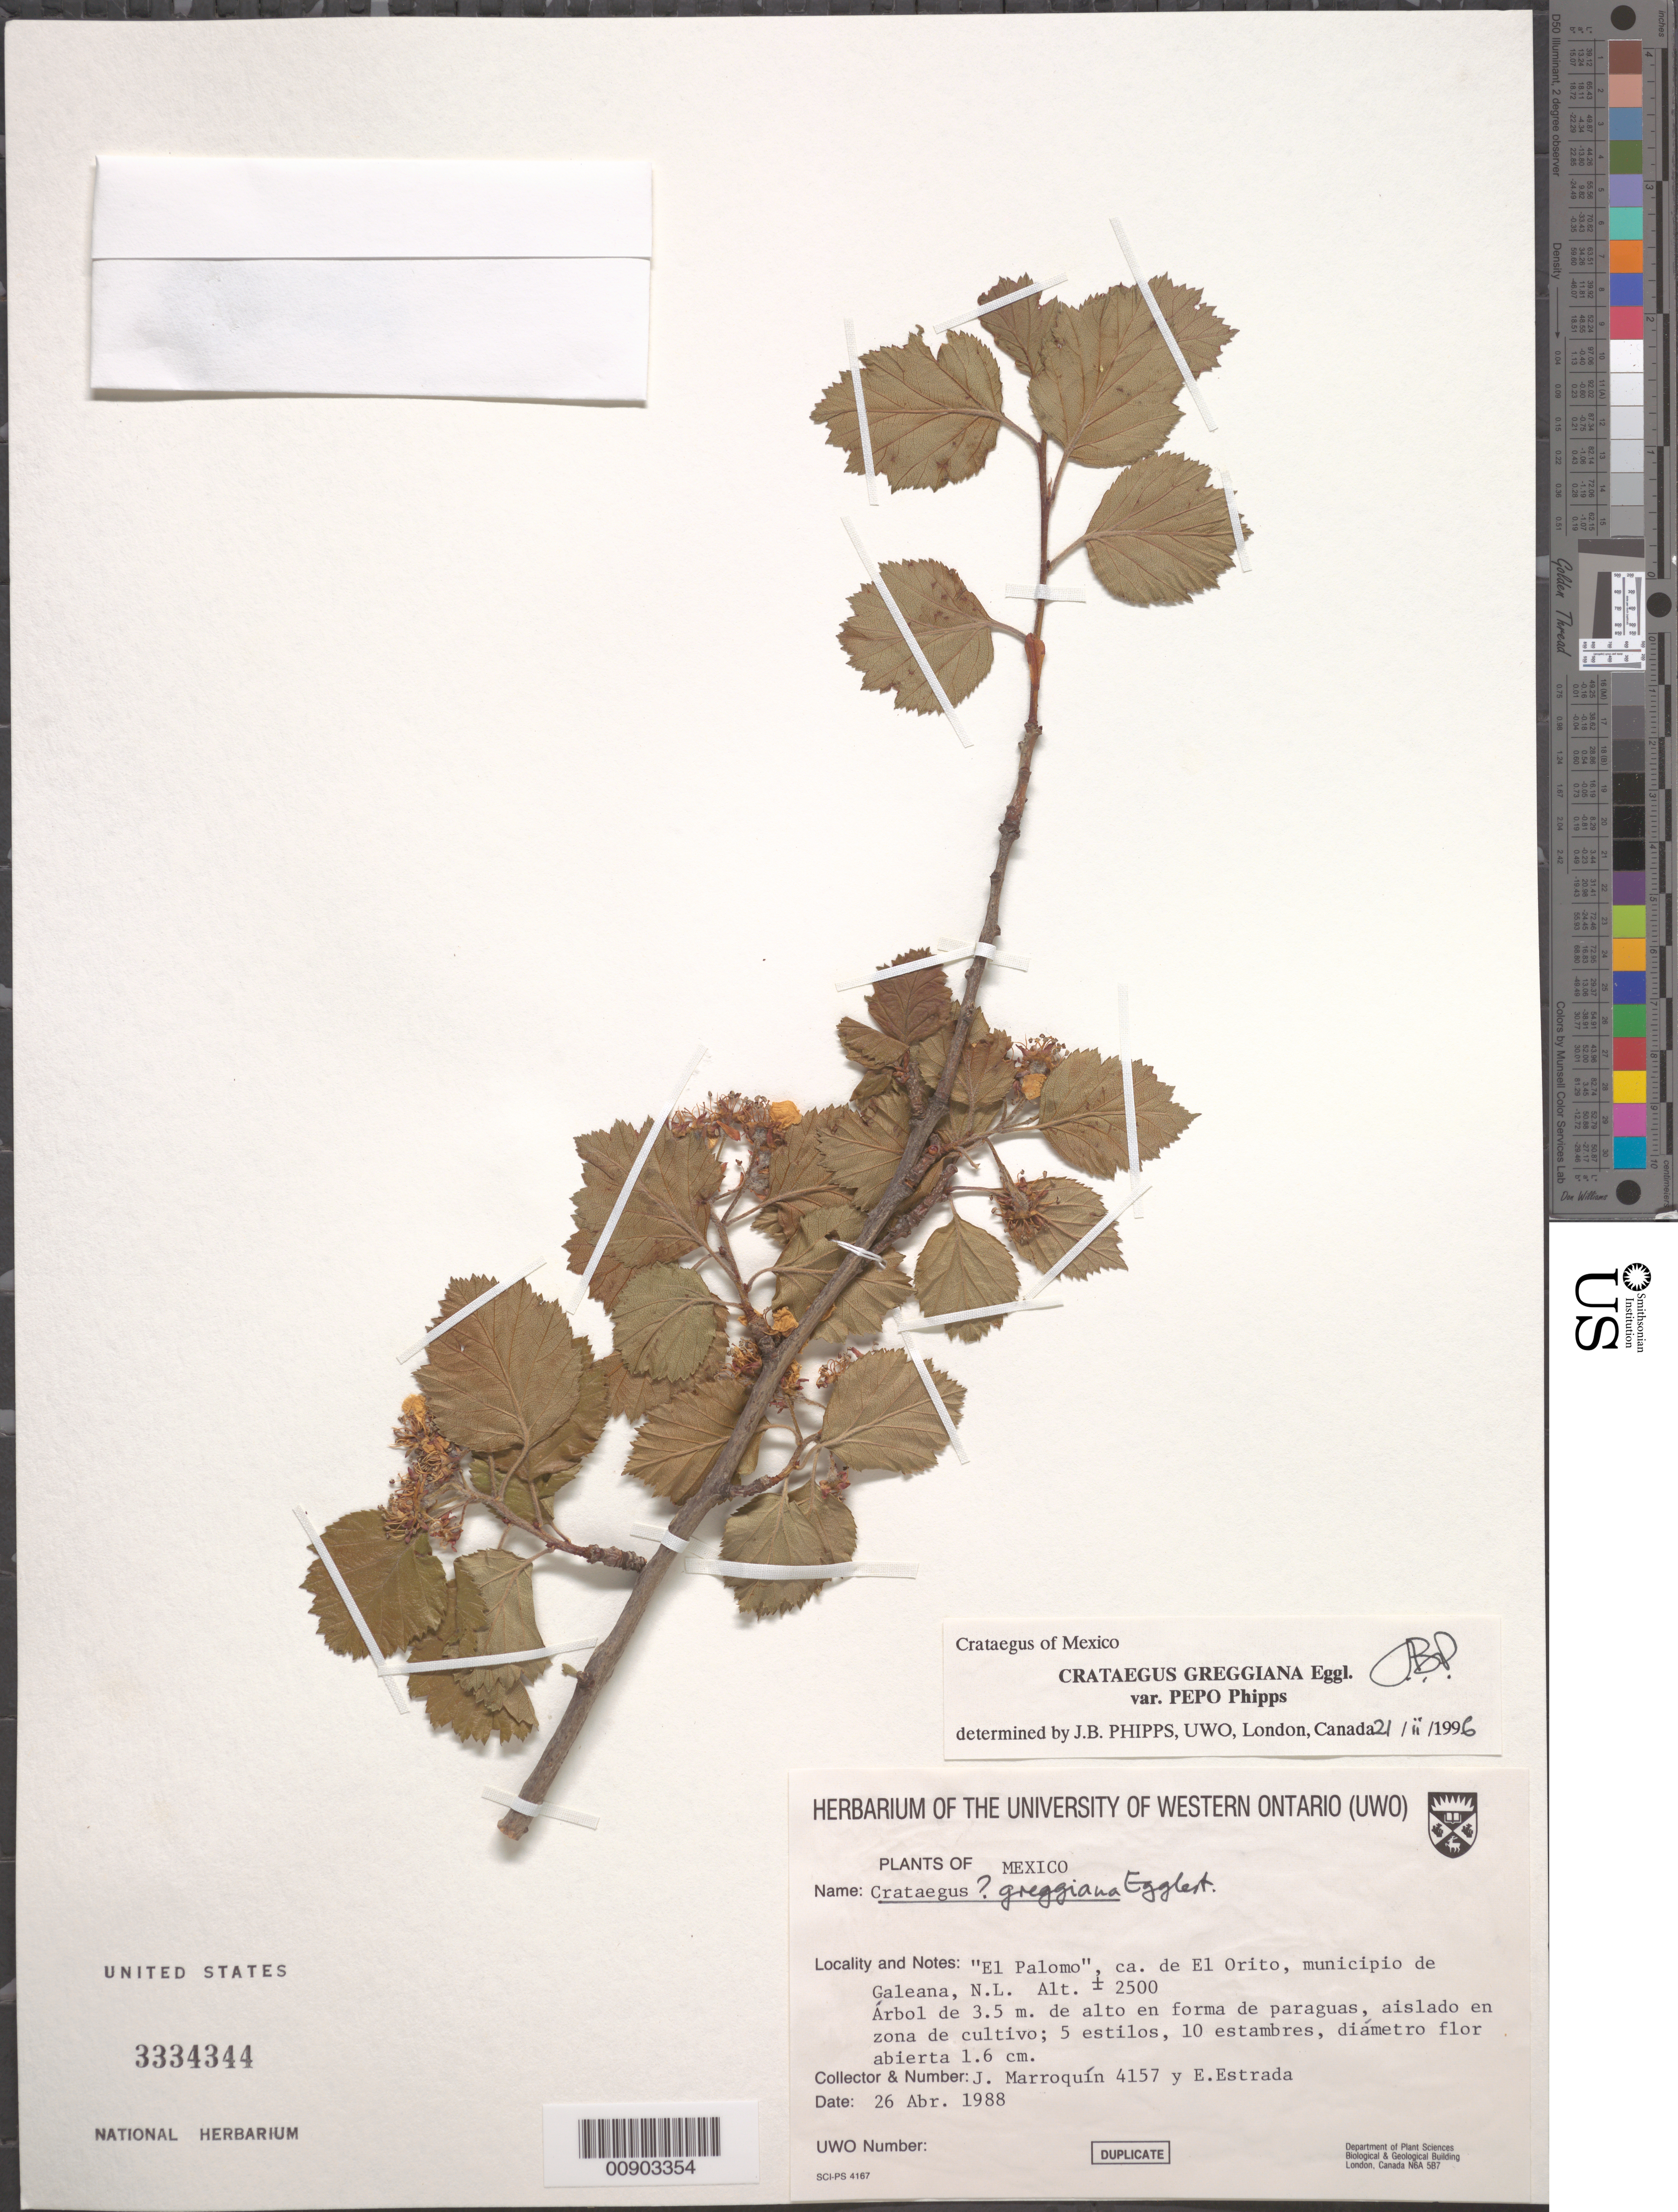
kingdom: Plantae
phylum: Tracheophyta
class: Magnoliopsida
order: Rosales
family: Rosaceae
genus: Crataegus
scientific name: Crataegus greggiana var. pepo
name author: J.B. Phipps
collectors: J. Marroquin & E. Estrada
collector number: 4157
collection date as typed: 26 Apr 1988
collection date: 1988-04-26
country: Mexico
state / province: Nuevo León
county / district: Galeana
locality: El Palomo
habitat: Aislado en zona de cultivo.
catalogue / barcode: US 3334344